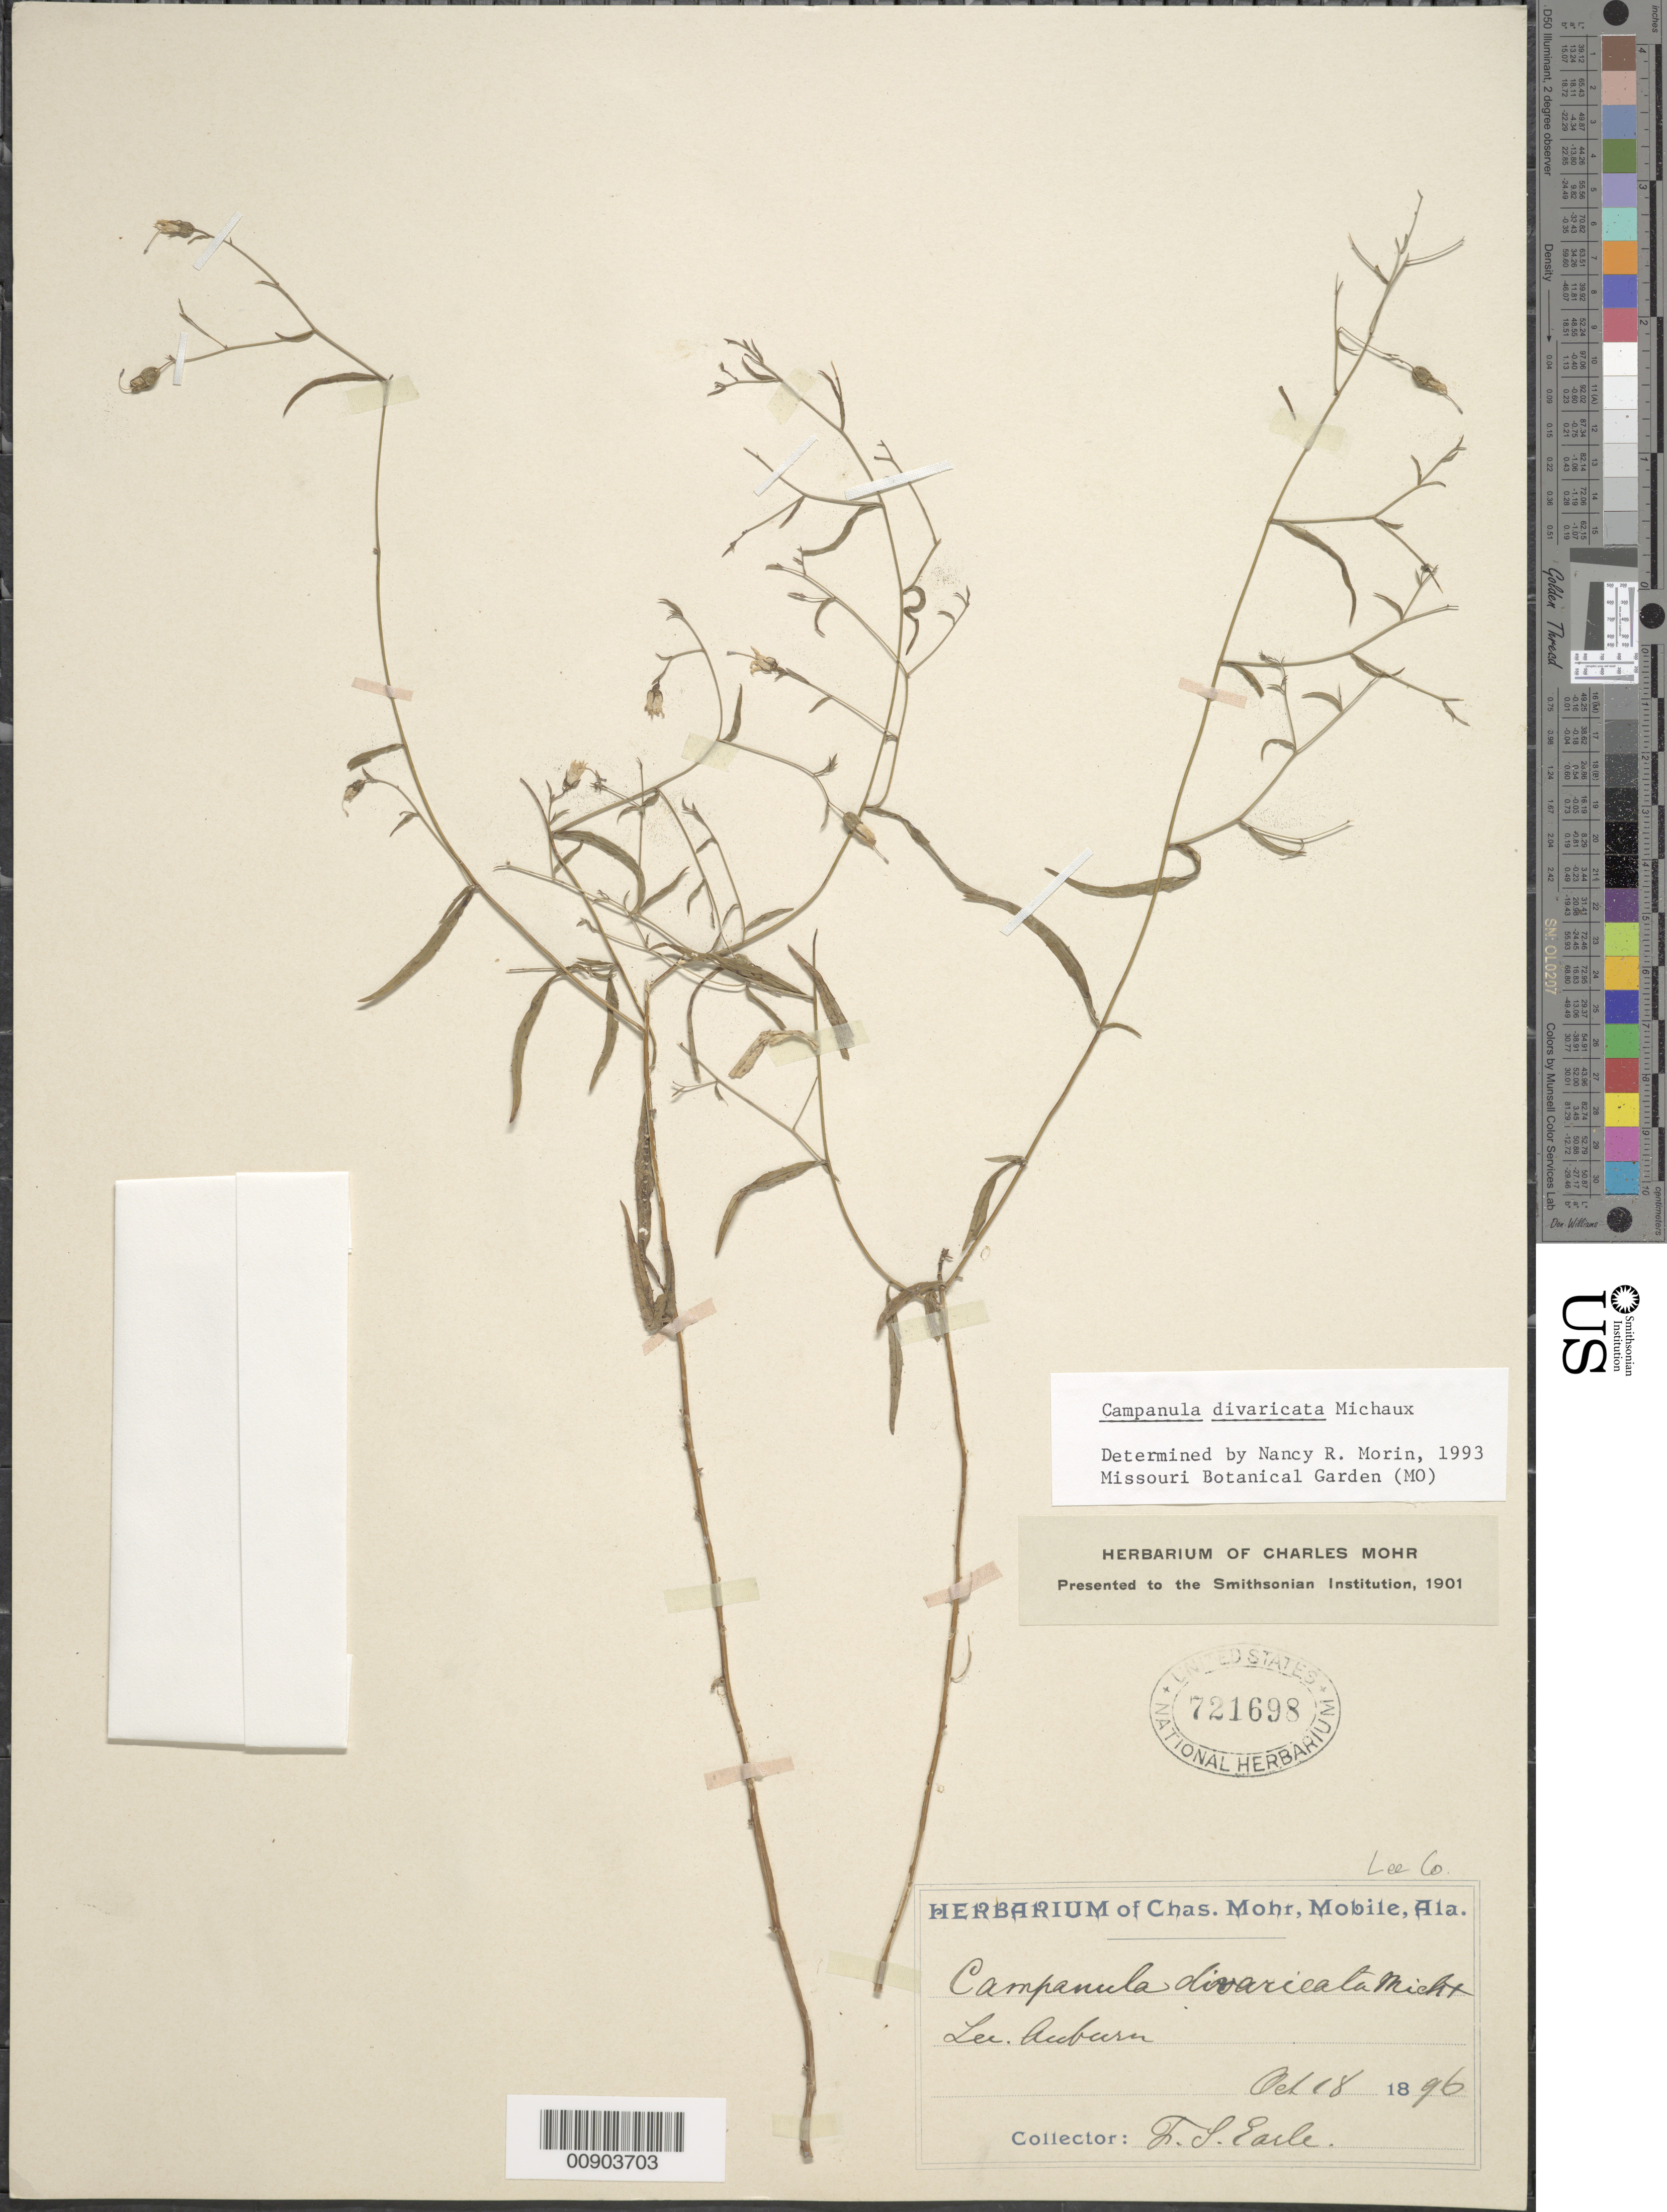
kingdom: Plantae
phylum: Tracheophyta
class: Magnoliopsida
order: Asterales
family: Campanulaceae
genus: Campanula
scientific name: Campanula divaricata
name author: Michx.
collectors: ex herb. C. Mohr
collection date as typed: Sept. 19, 1892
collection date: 1892-09-19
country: United States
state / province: Alabama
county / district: Calhoun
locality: Mountains near Anniston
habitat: Rocky wooded hills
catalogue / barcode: US 721698